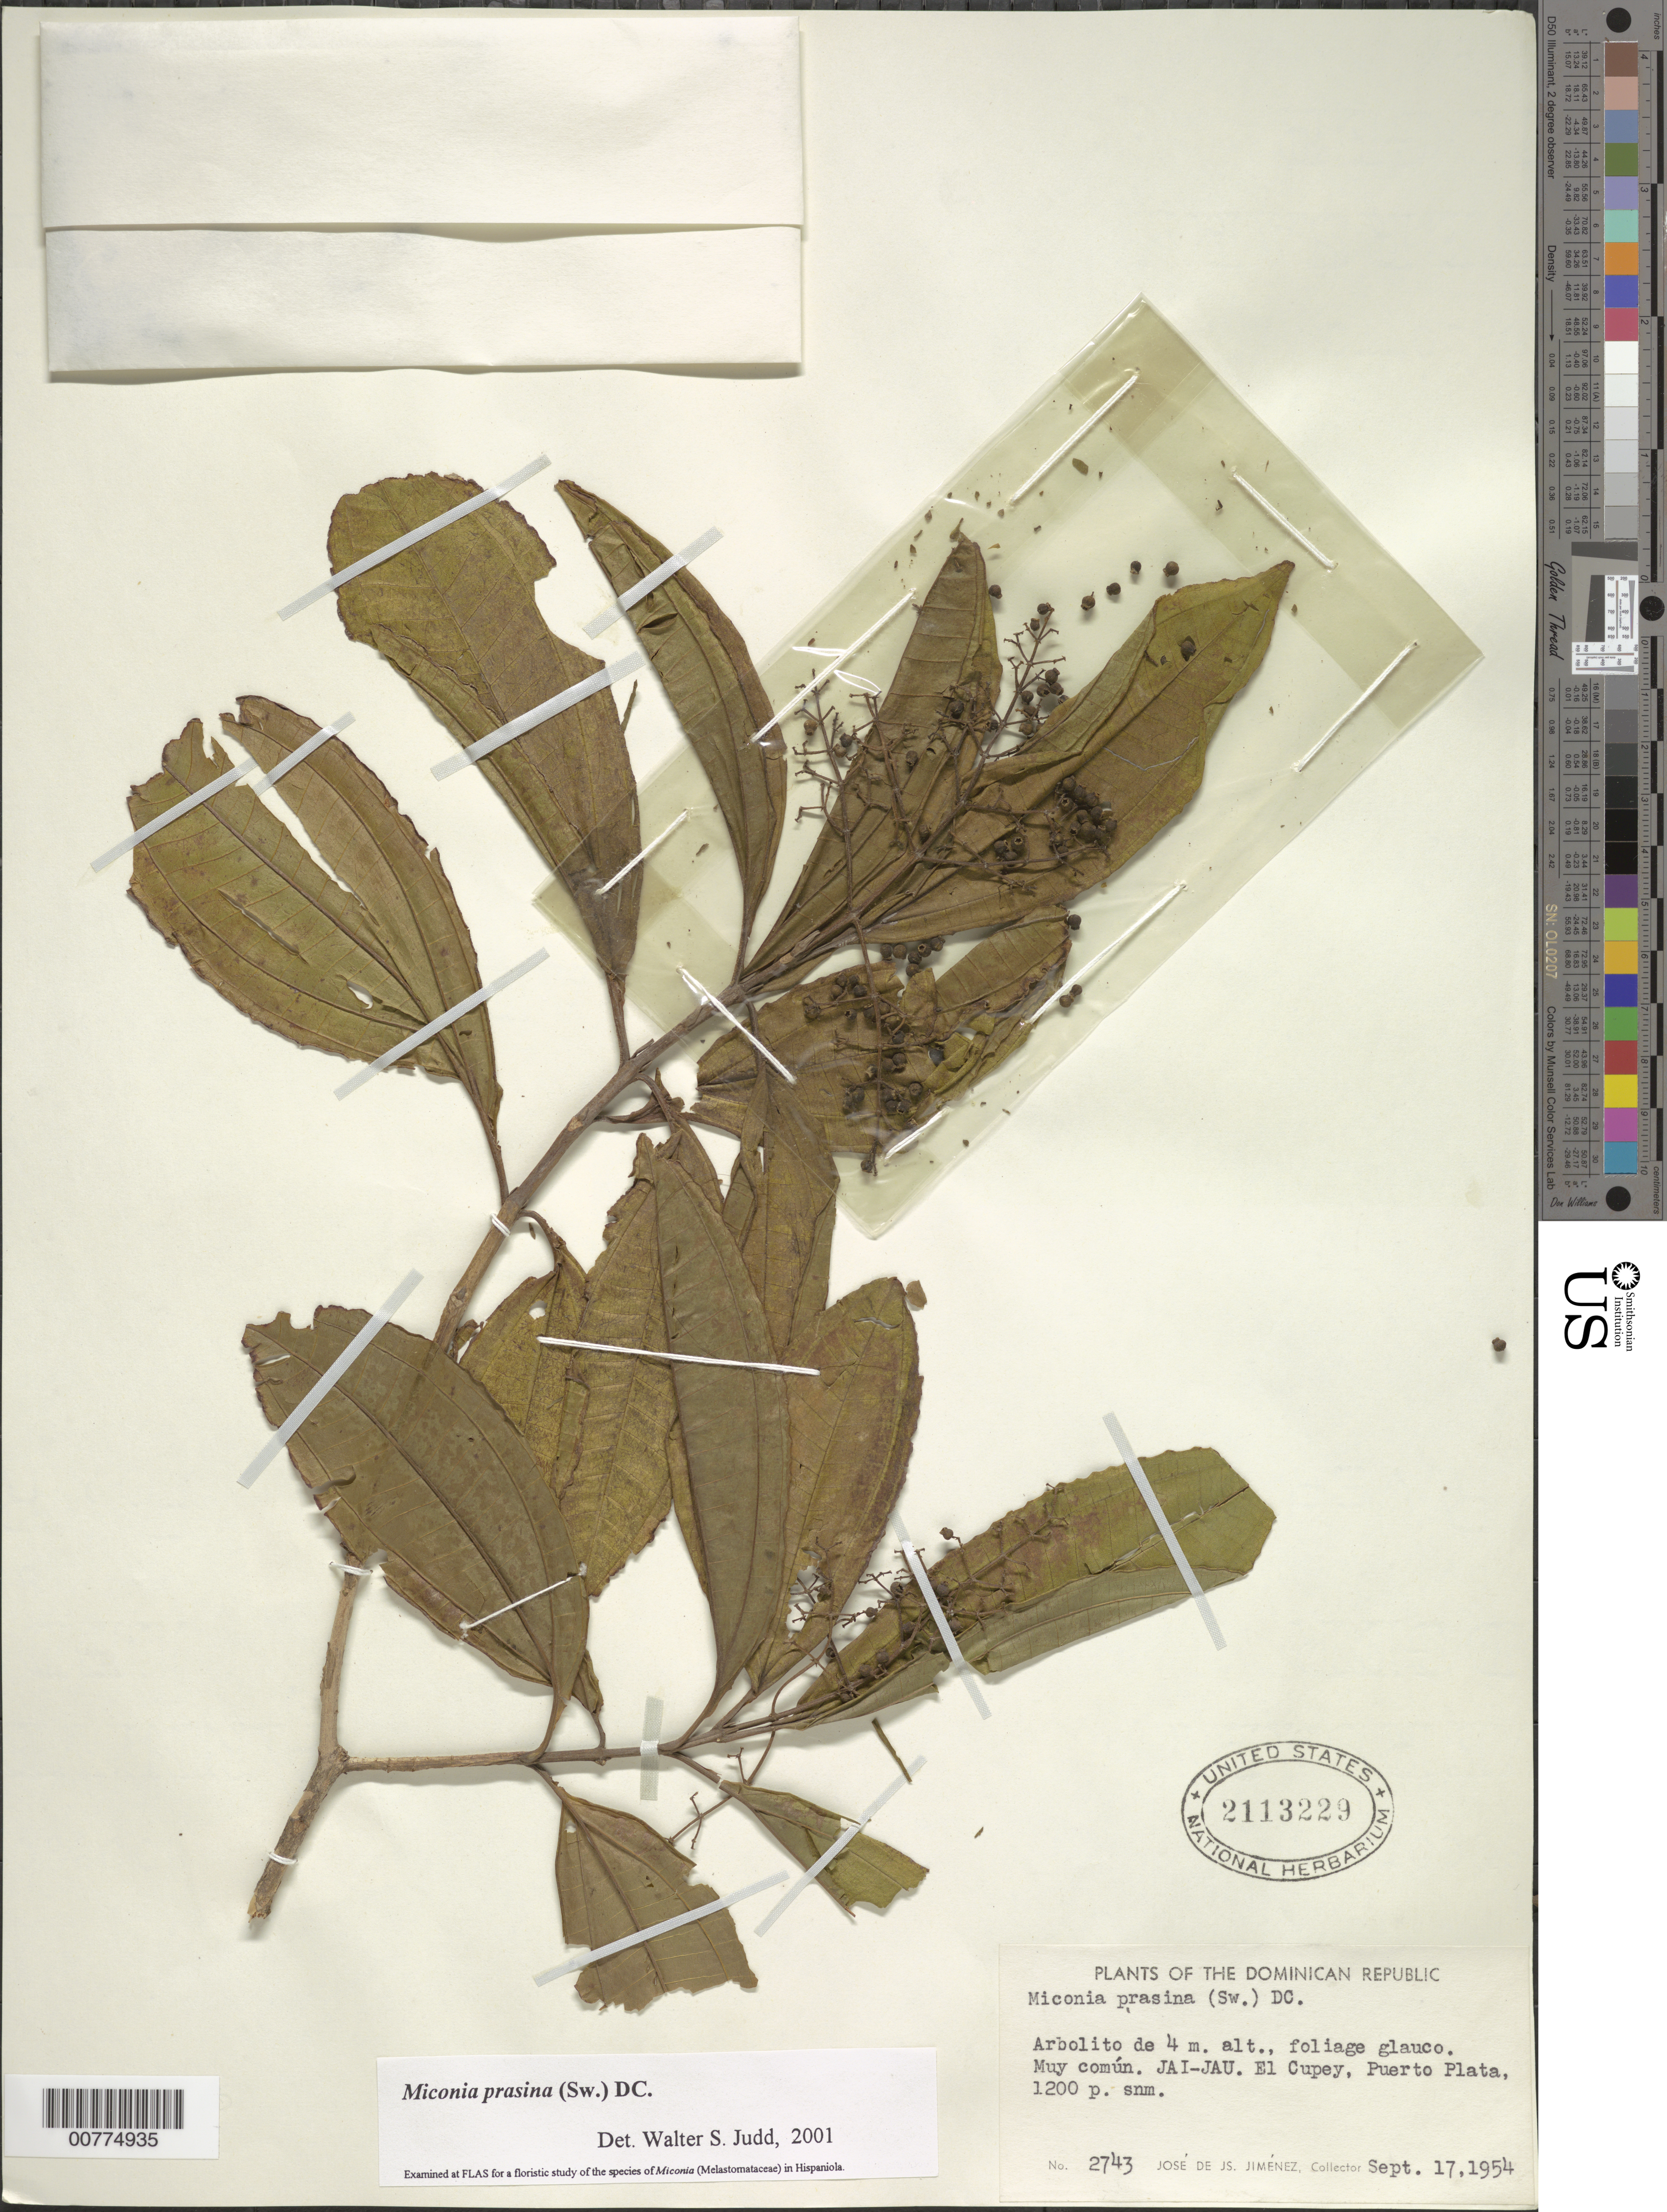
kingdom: Plantae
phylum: Tracheophyta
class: Magnoliopsida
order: Myrtales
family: Melastomataceae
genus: Miconia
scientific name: Miconia prasina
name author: (Sw.) DC.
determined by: Judd, Walter S.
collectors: J. J. Jiménez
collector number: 2743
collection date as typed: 17 Sep 1954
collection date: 1954-09-17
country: Dominican Republic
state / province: Puerto Plata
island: Hispaniola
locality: El Cupey.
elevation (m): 366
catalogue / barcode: US 2113229